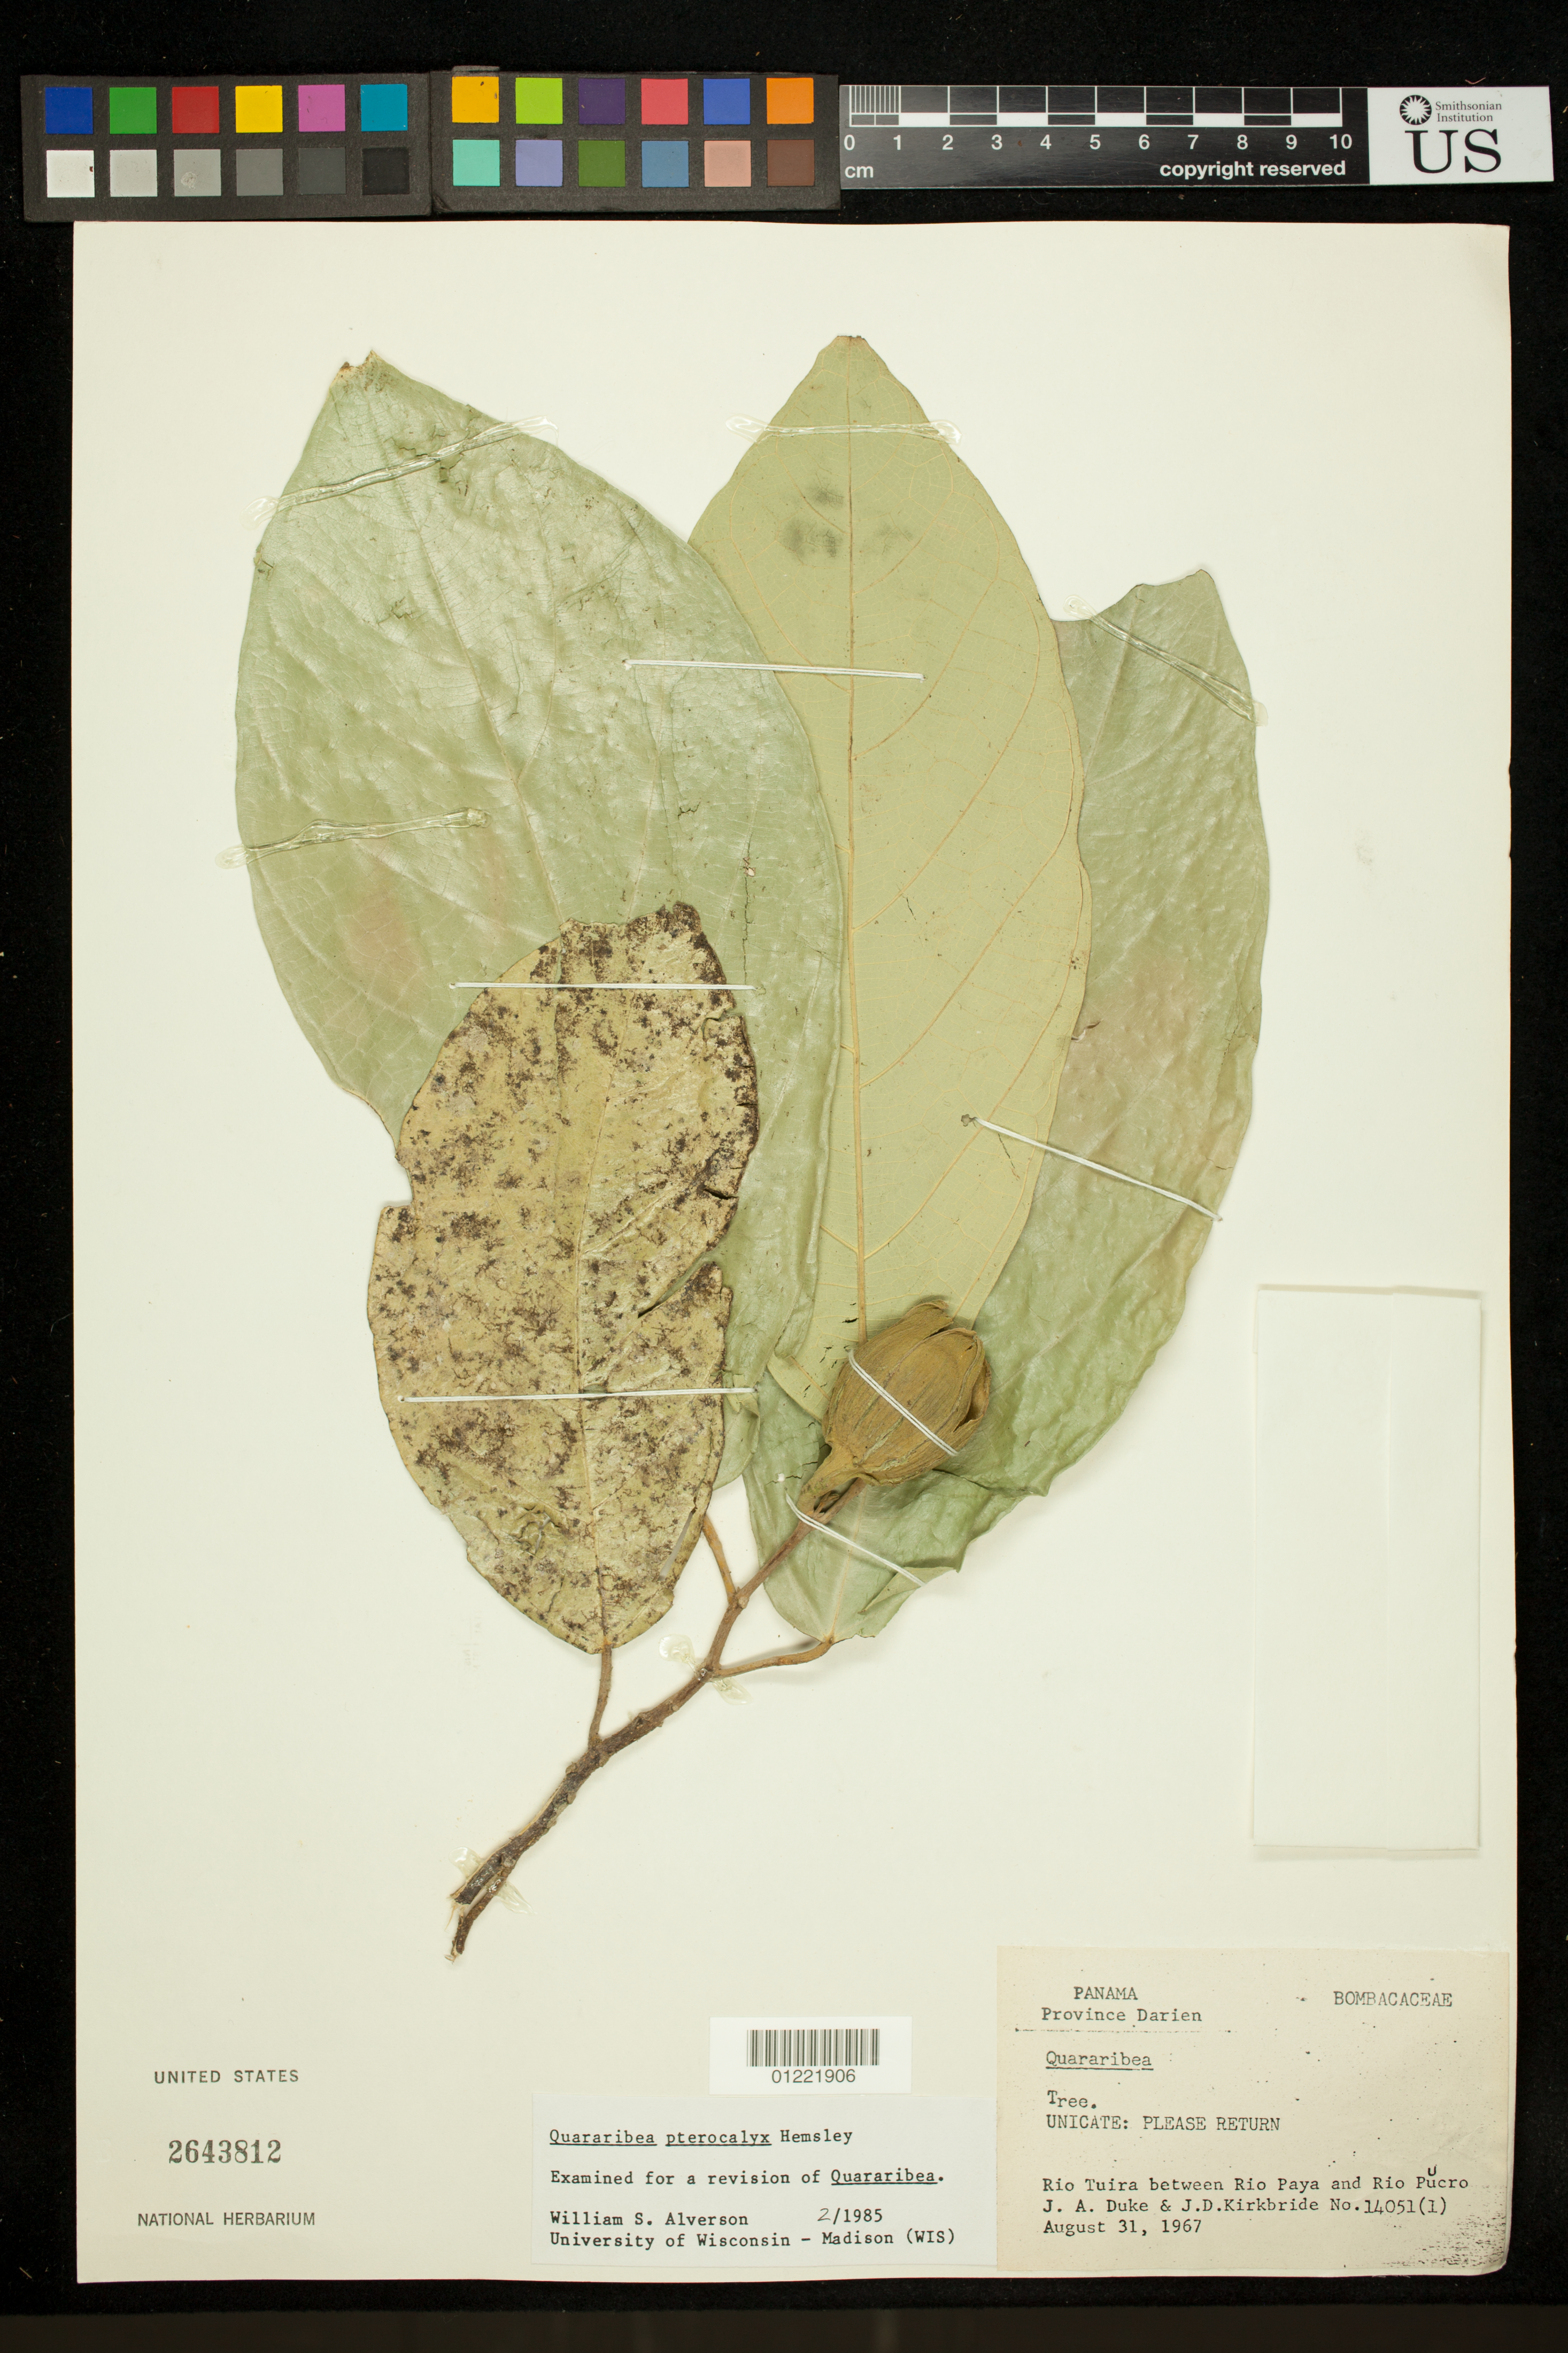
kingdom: Plantae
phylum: Tracheophyta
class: Magnoliopsida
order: Malvales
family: Malvaceae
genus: Quararibea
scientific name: Quararibea pterocalyx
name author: Hemsl.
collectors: J. A. Duke & J. H. Kirkbride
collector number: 14051 (1)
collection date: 1967-08-31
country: Panama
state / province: Darién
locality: Rio Tuira between Rio Paya and Rio Pucro.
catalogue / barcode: US 2643812